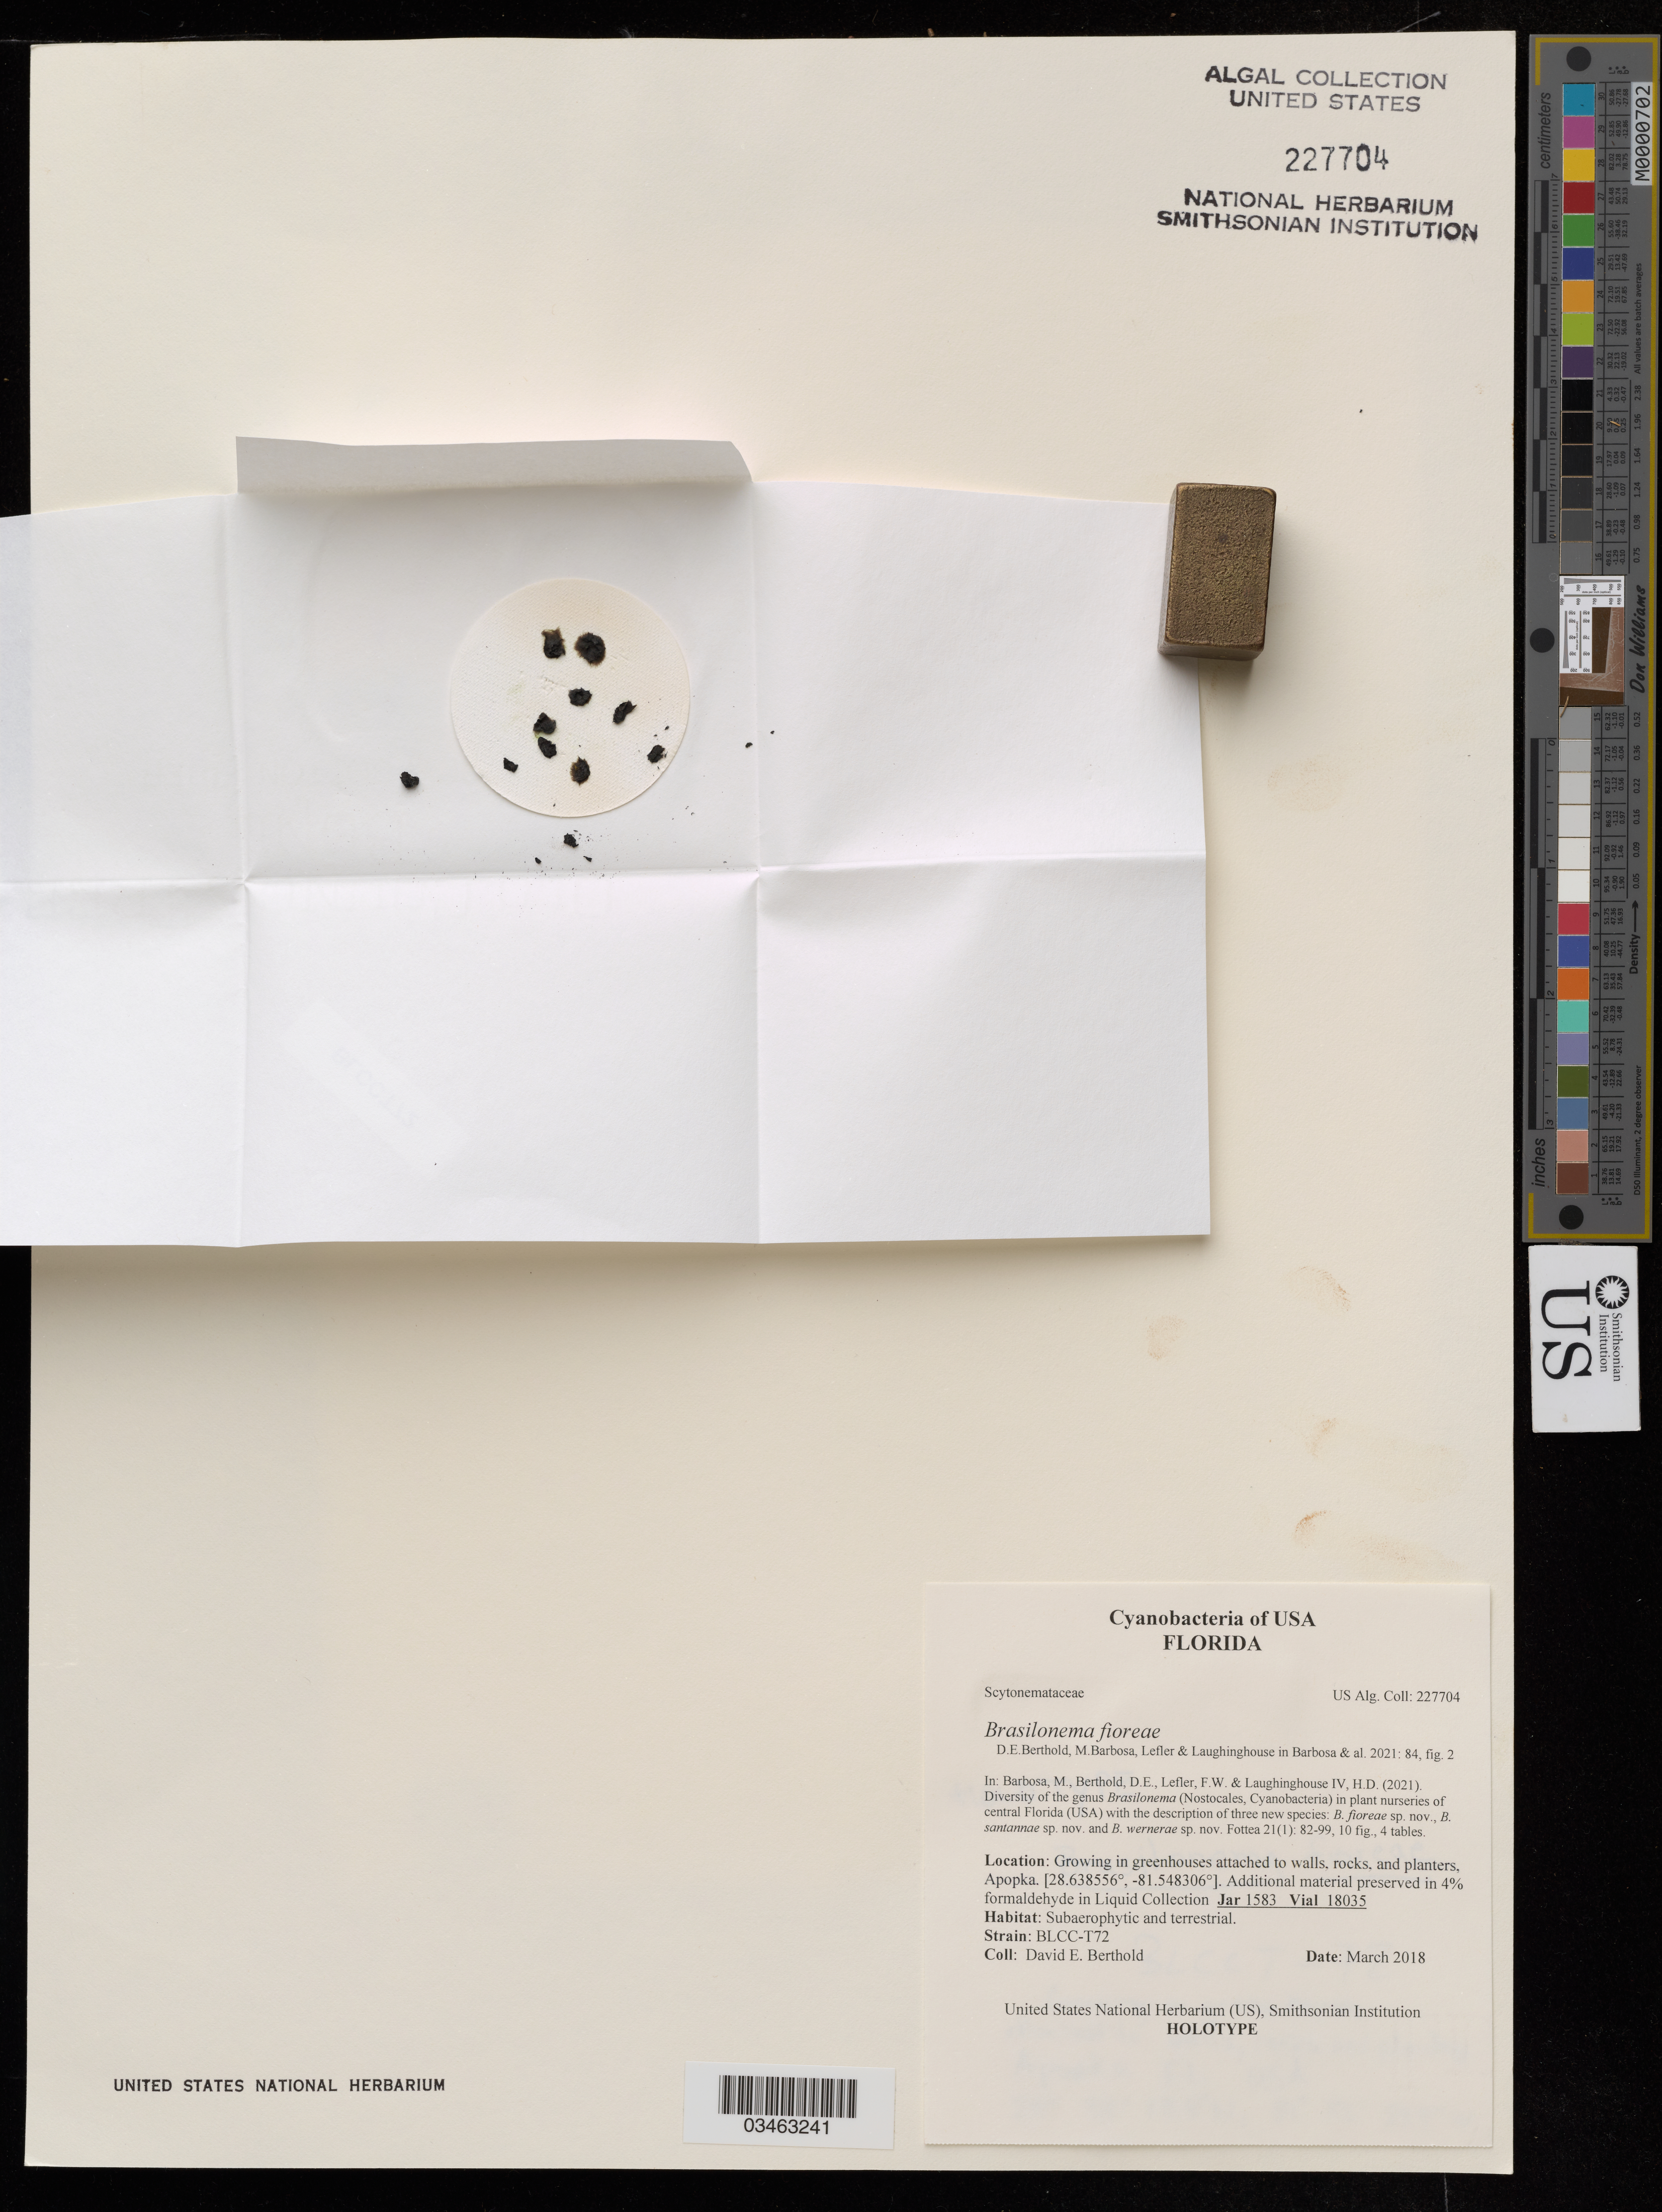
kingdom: Bacteria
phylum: Cyanobacteria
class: Cyanobacteriia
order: Cyanobacteriales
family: Nostocaceae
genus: Brasilonema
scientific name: Brasilonema fioreae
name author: D.E. Berthold et al.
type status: Holotype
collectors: D. Berthold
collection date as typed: March 2018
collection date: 2018-03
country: United States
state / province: Florida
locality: Apopka. Growing in greenhouses attached to walls, rocks and planters.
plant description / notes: Additional material associated with type preserved in 4% formaldehyde in liquid collection.; Strain BLCC-T72.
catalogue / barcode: US 227704